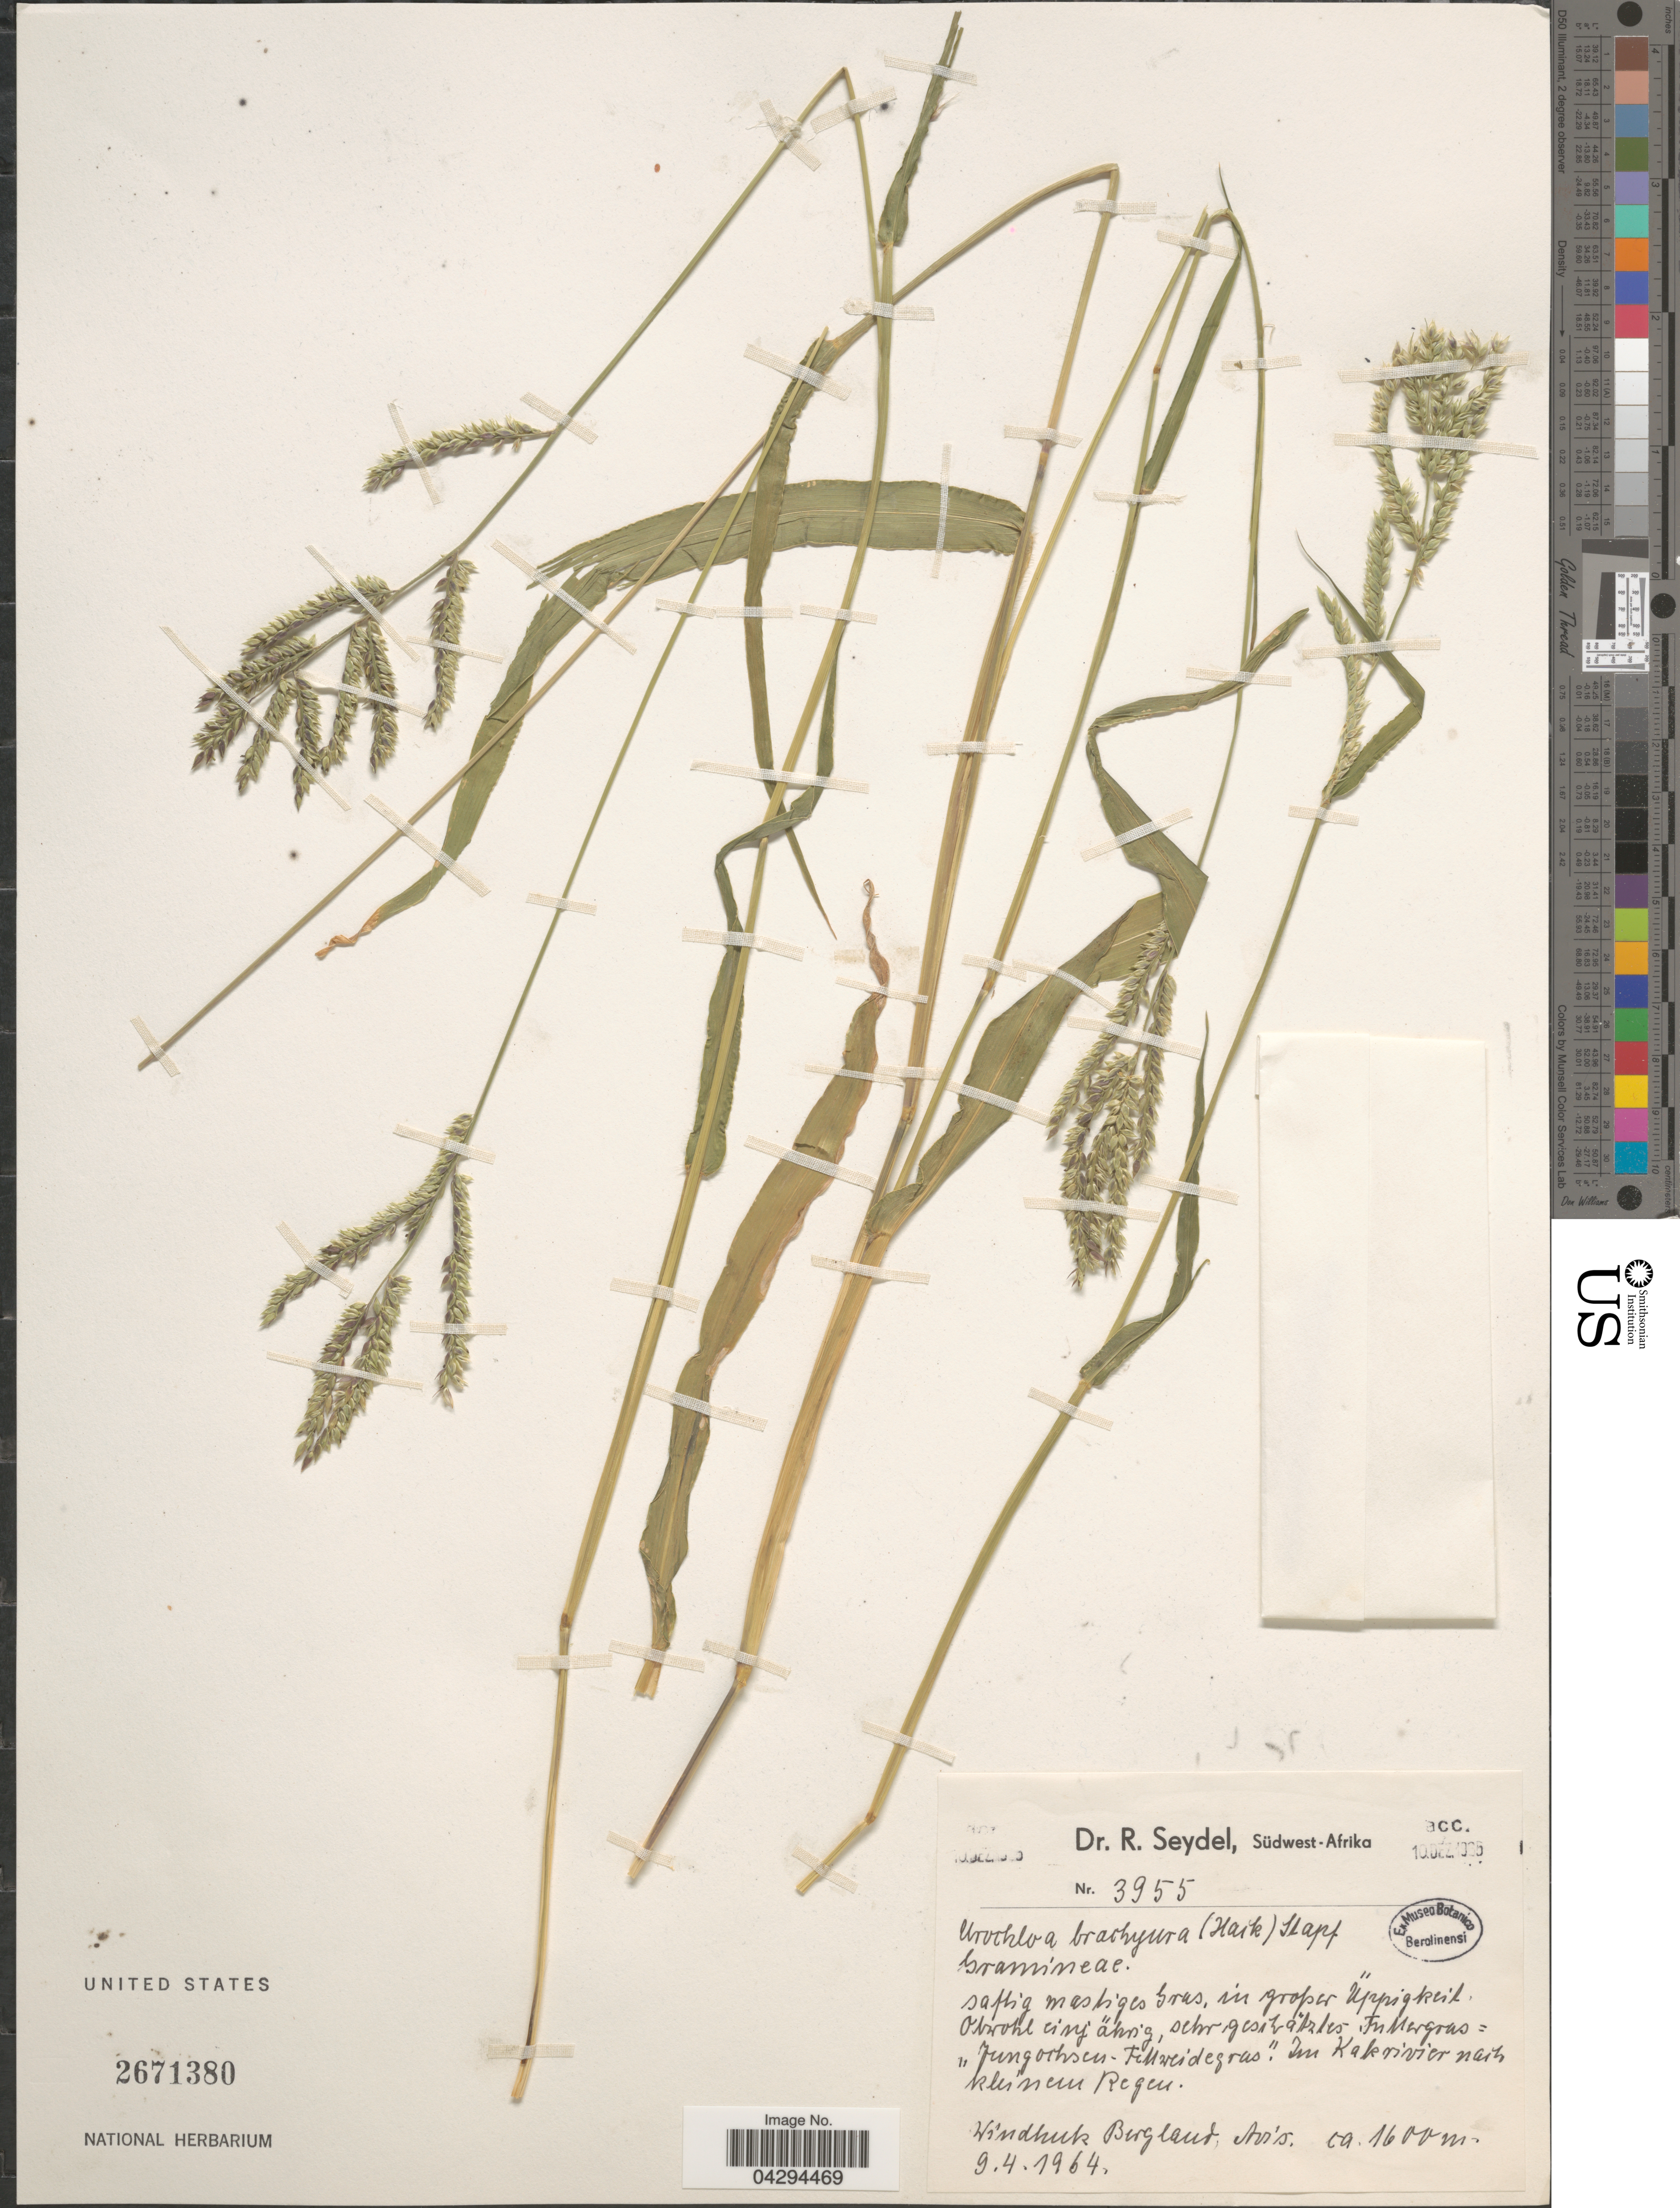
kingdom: Plantae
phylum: Tracheophyta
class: Liliopsida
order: Poales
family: Poaceae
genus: Urochloa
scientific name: Urochloa brachyura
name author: Hack. ex Schinz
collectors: R. Seydel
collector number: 3955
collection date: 1964-04-09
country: Namibia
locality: Windhuk Bergland, Avis.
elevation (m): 1600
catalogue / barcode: US 2671380